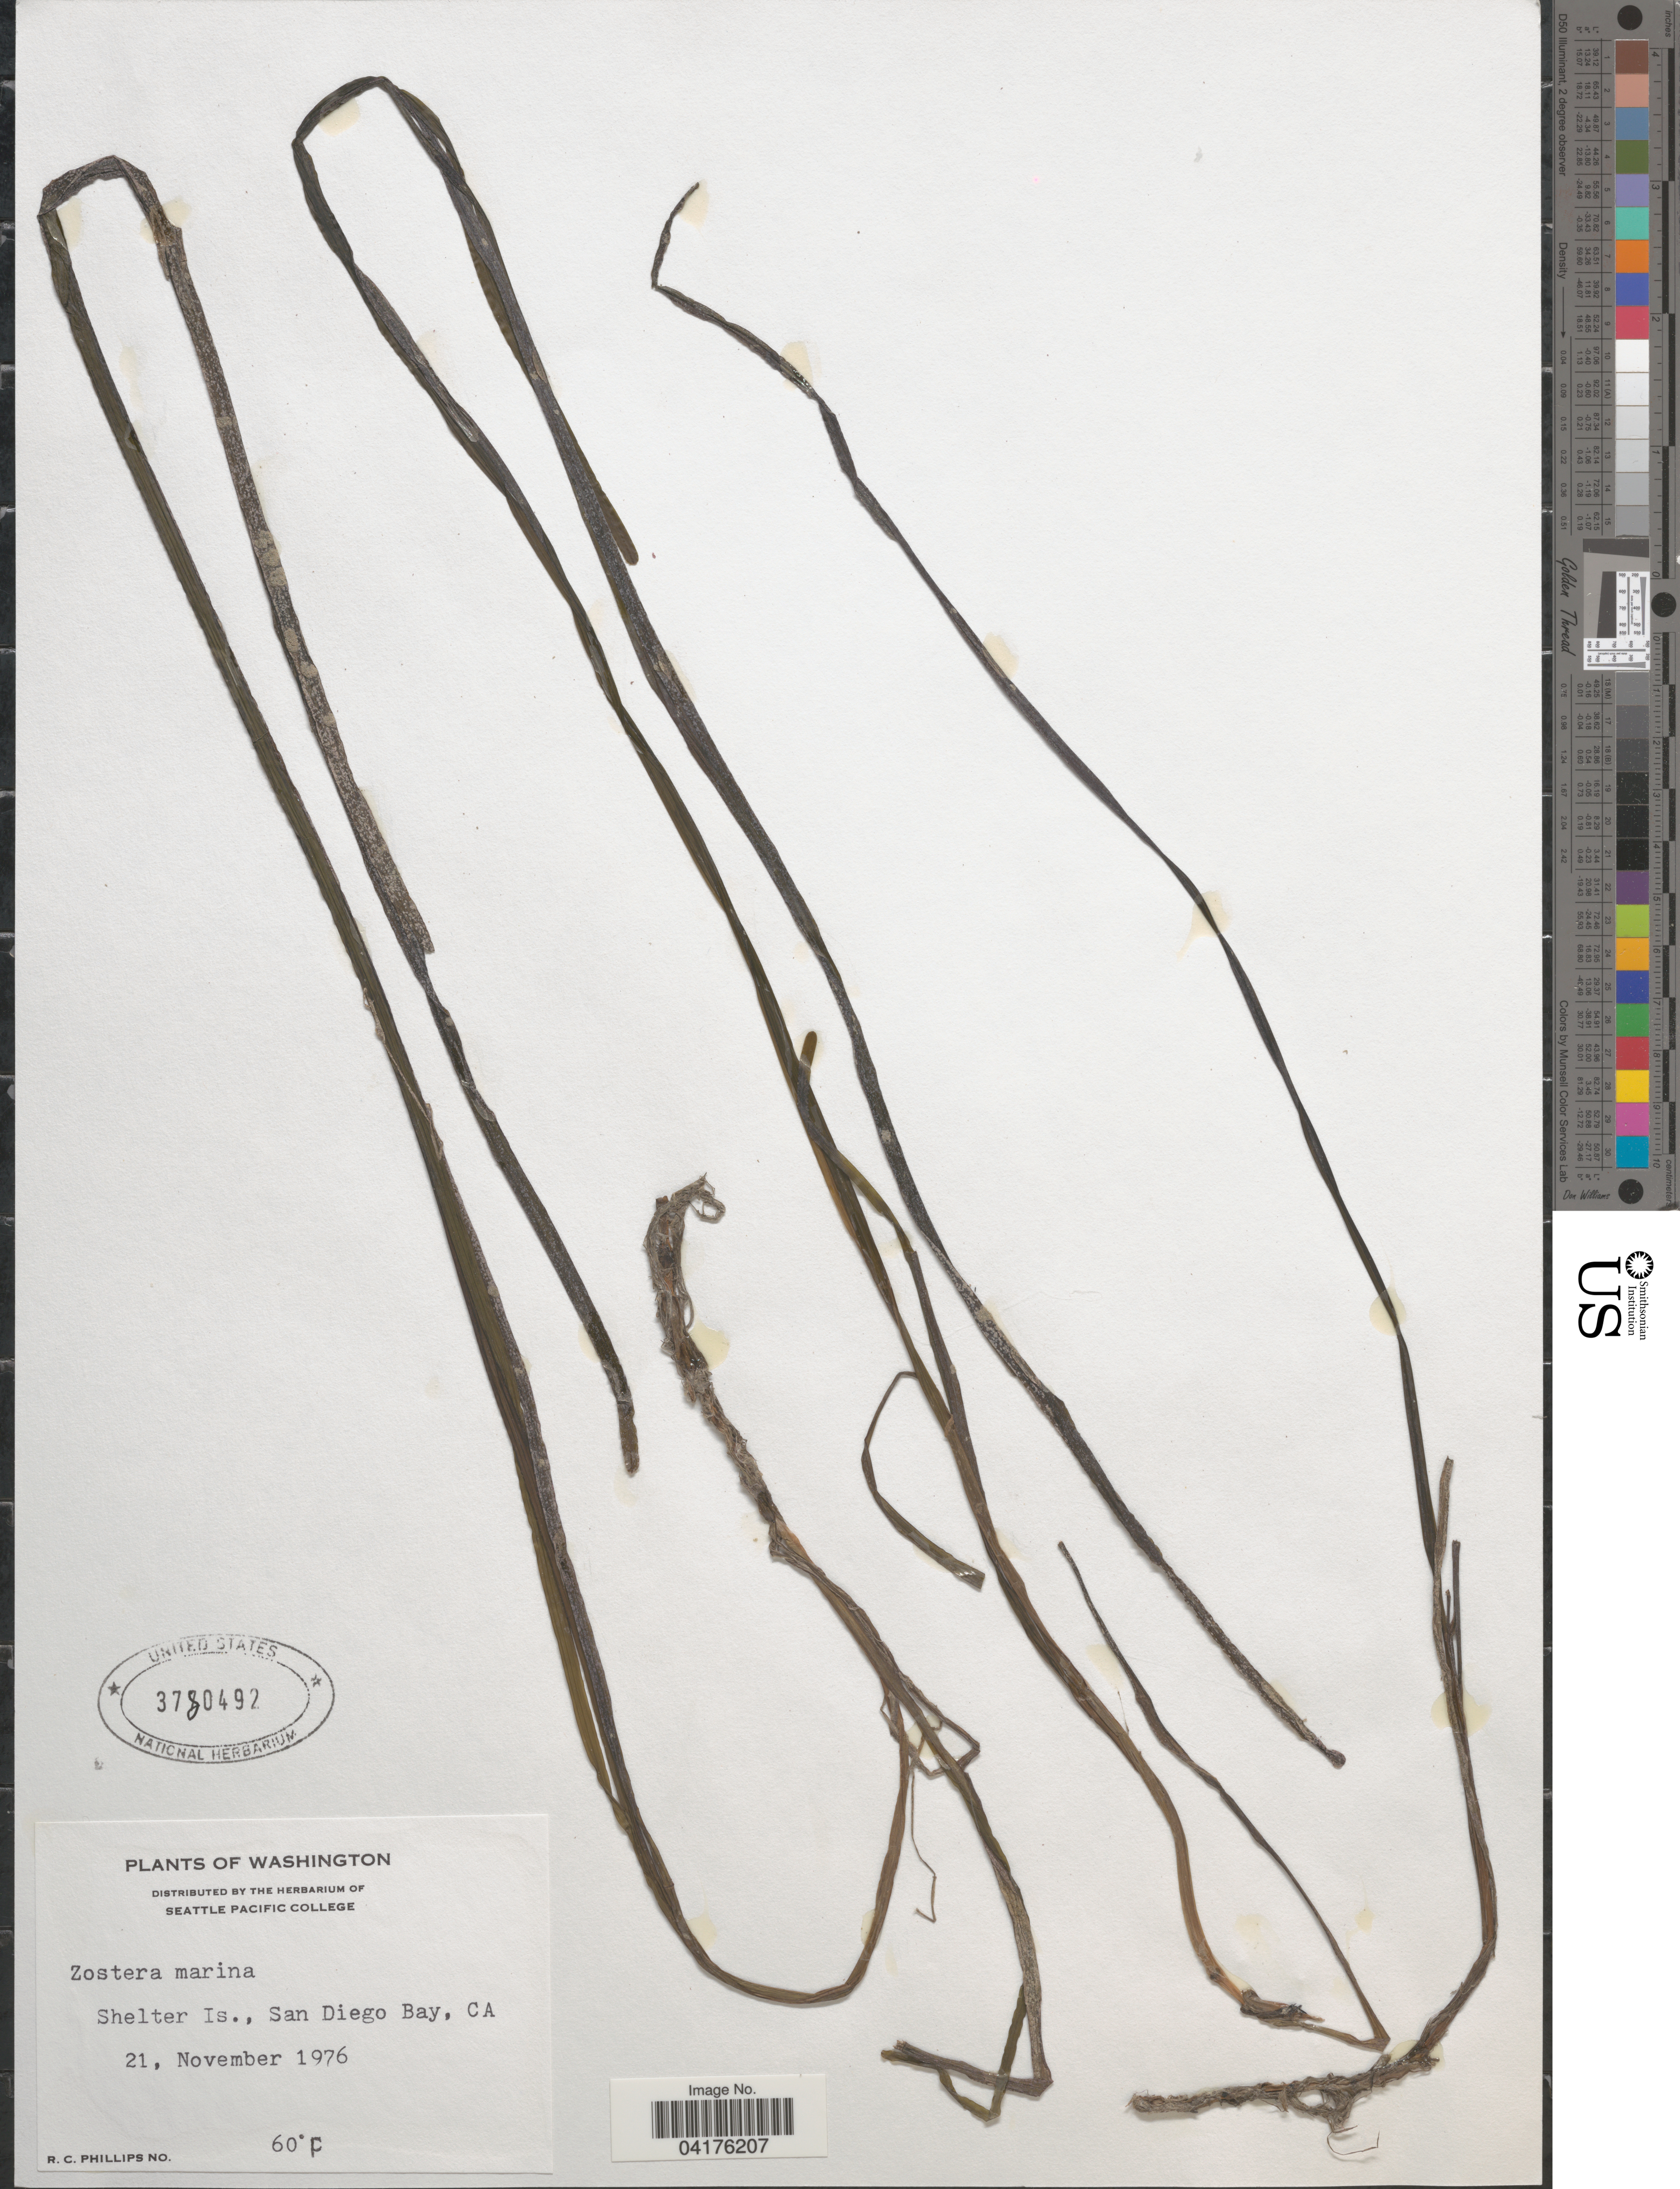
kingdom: Plantae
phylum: Tracheophyta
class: Liliopsida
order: Alismatales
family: Zosteraceae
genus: Zostera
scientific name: Zostera marina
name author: L.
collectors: R. C. Phillips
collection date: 1976-11-21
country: United States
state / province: California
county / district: San Diego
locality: Shelter Is., San Diego Bay.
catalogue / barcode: US 3780492